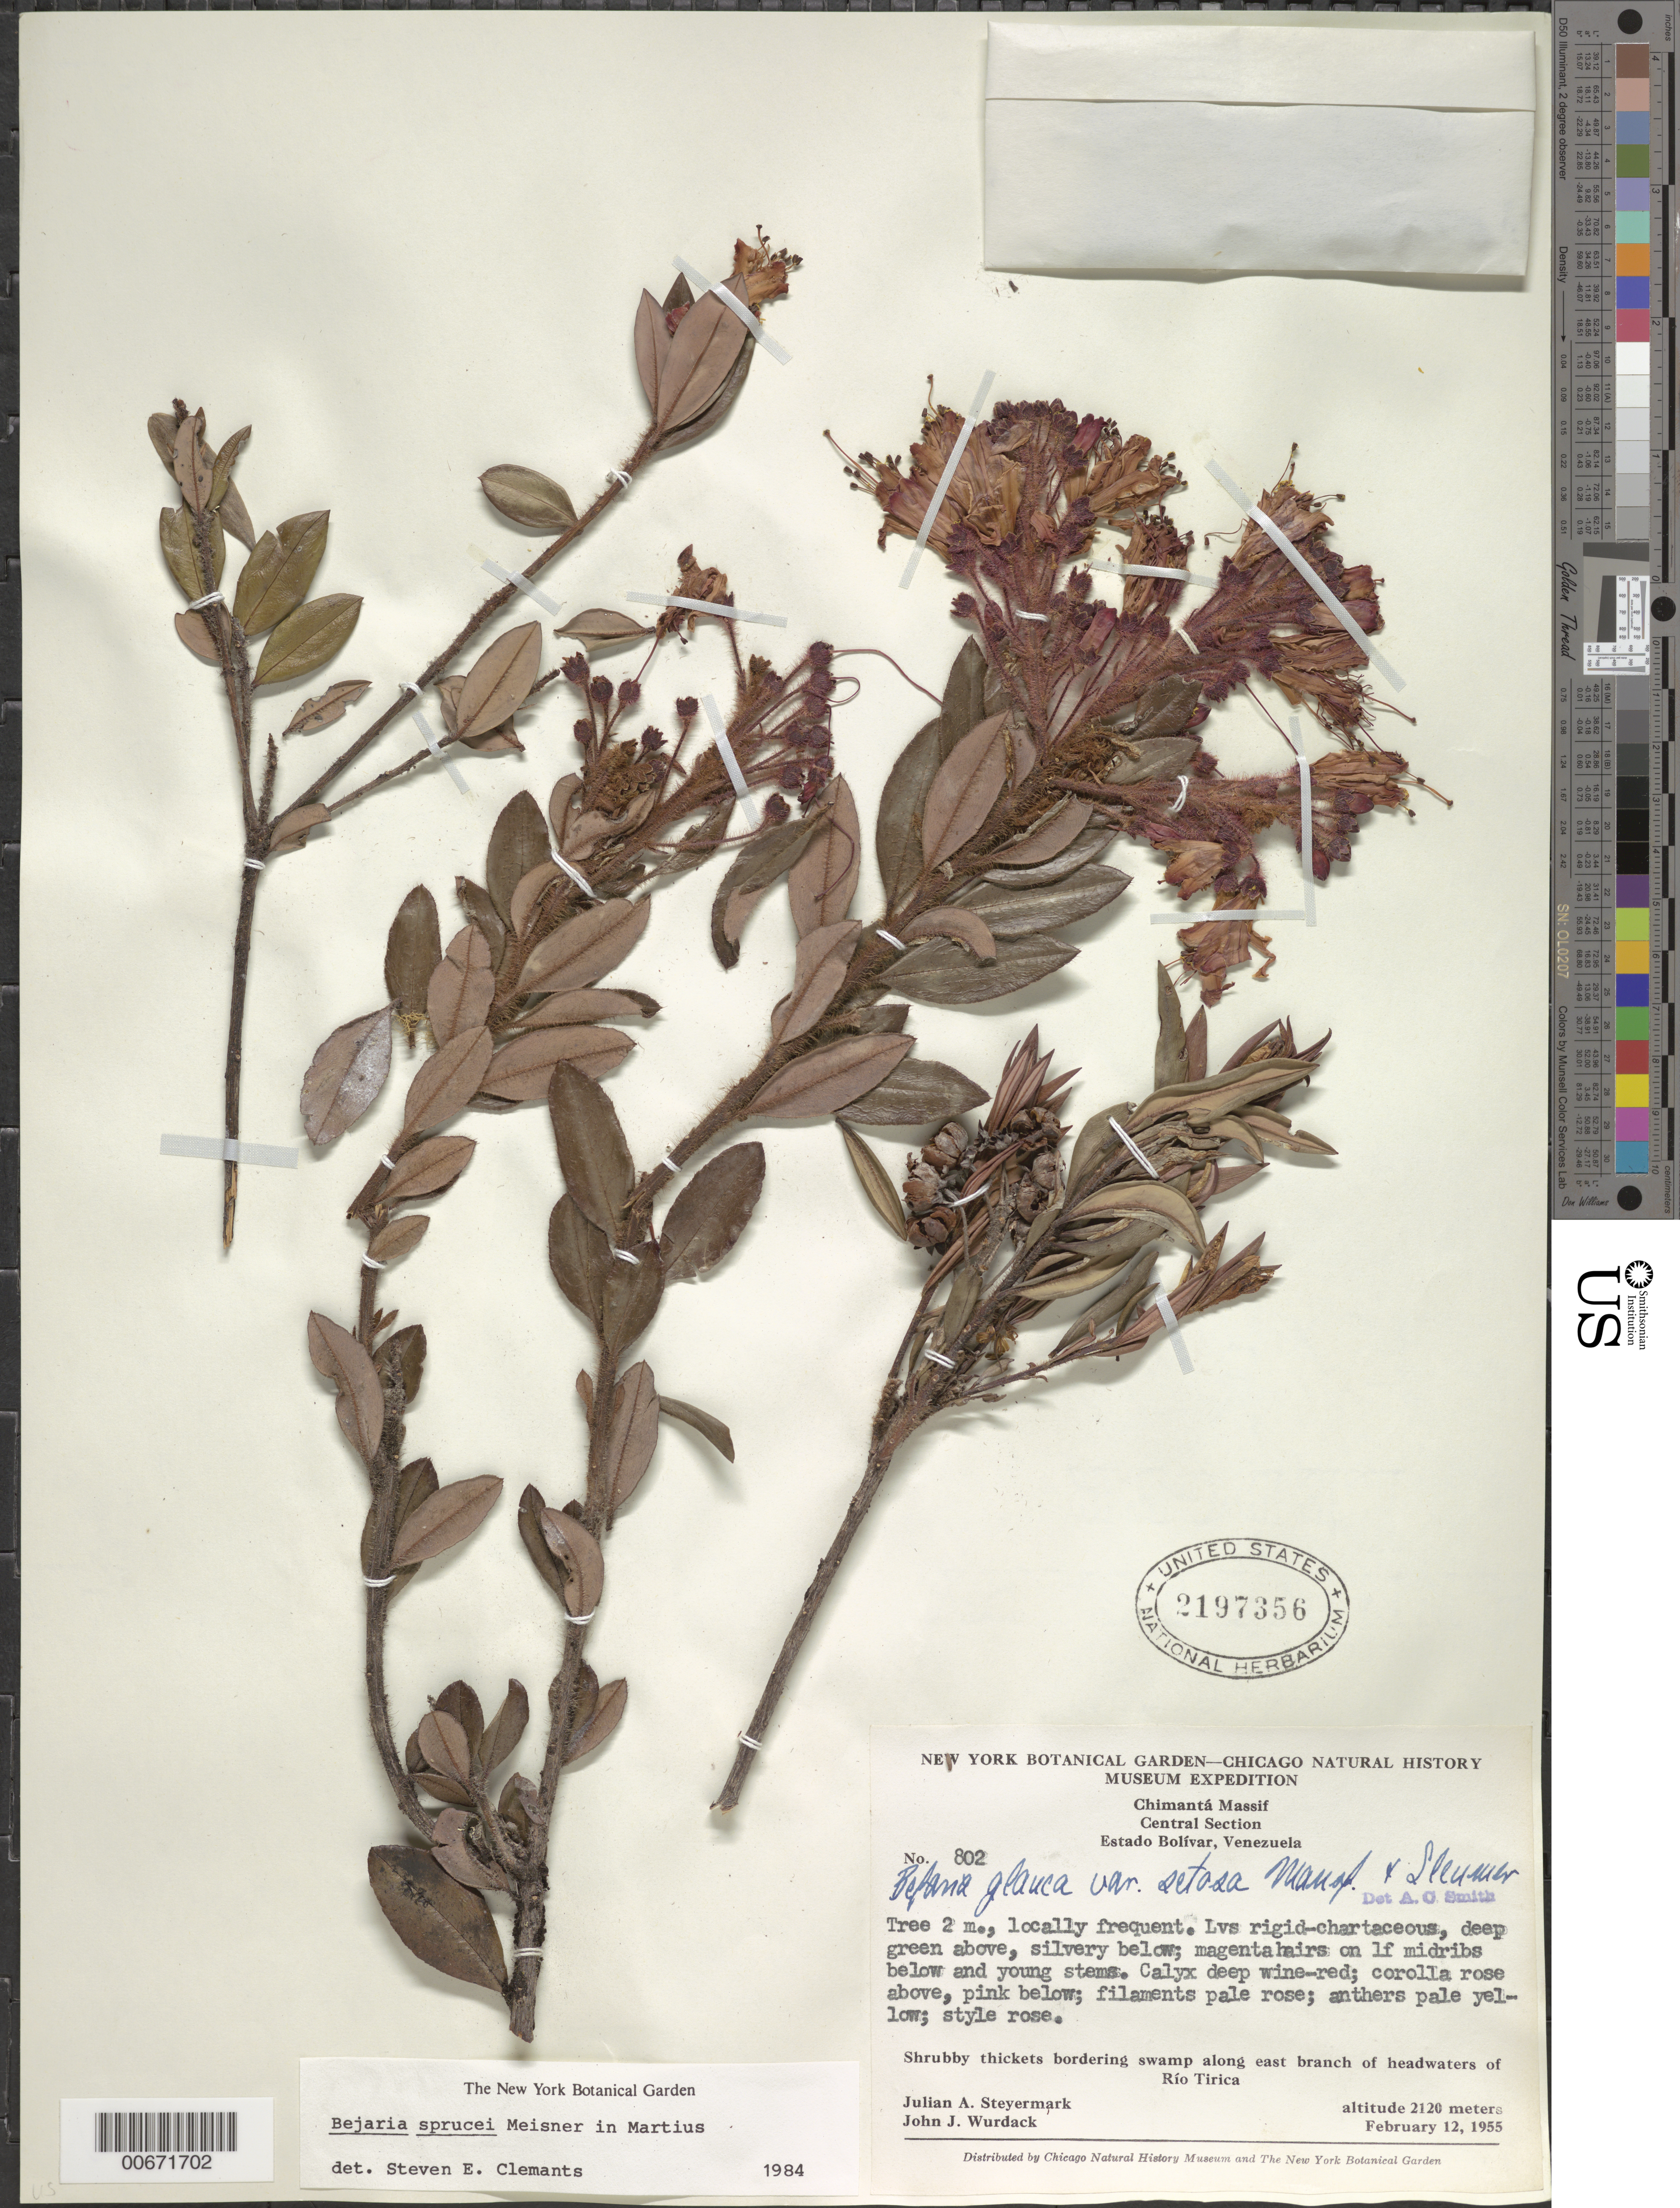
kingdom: Plantae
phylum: Tracheophyta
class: Magnoliopsida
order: Ericales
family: Ericaceae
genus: Bejaria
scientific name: Bejaria sprucei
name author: Meisn.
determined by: Clemants, S. E.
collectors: J. Steyermark & J. J. Wurdack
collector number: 55 802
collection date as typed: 12-Feb-55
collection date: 1955-02-12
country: Venezuela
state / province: Bolívar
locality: Chimantá Massif, central section, along east branch of headwaters of Río Tirica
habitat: Shrubby thickets bordering swamp.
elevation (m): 2120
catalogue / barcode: US 2197356